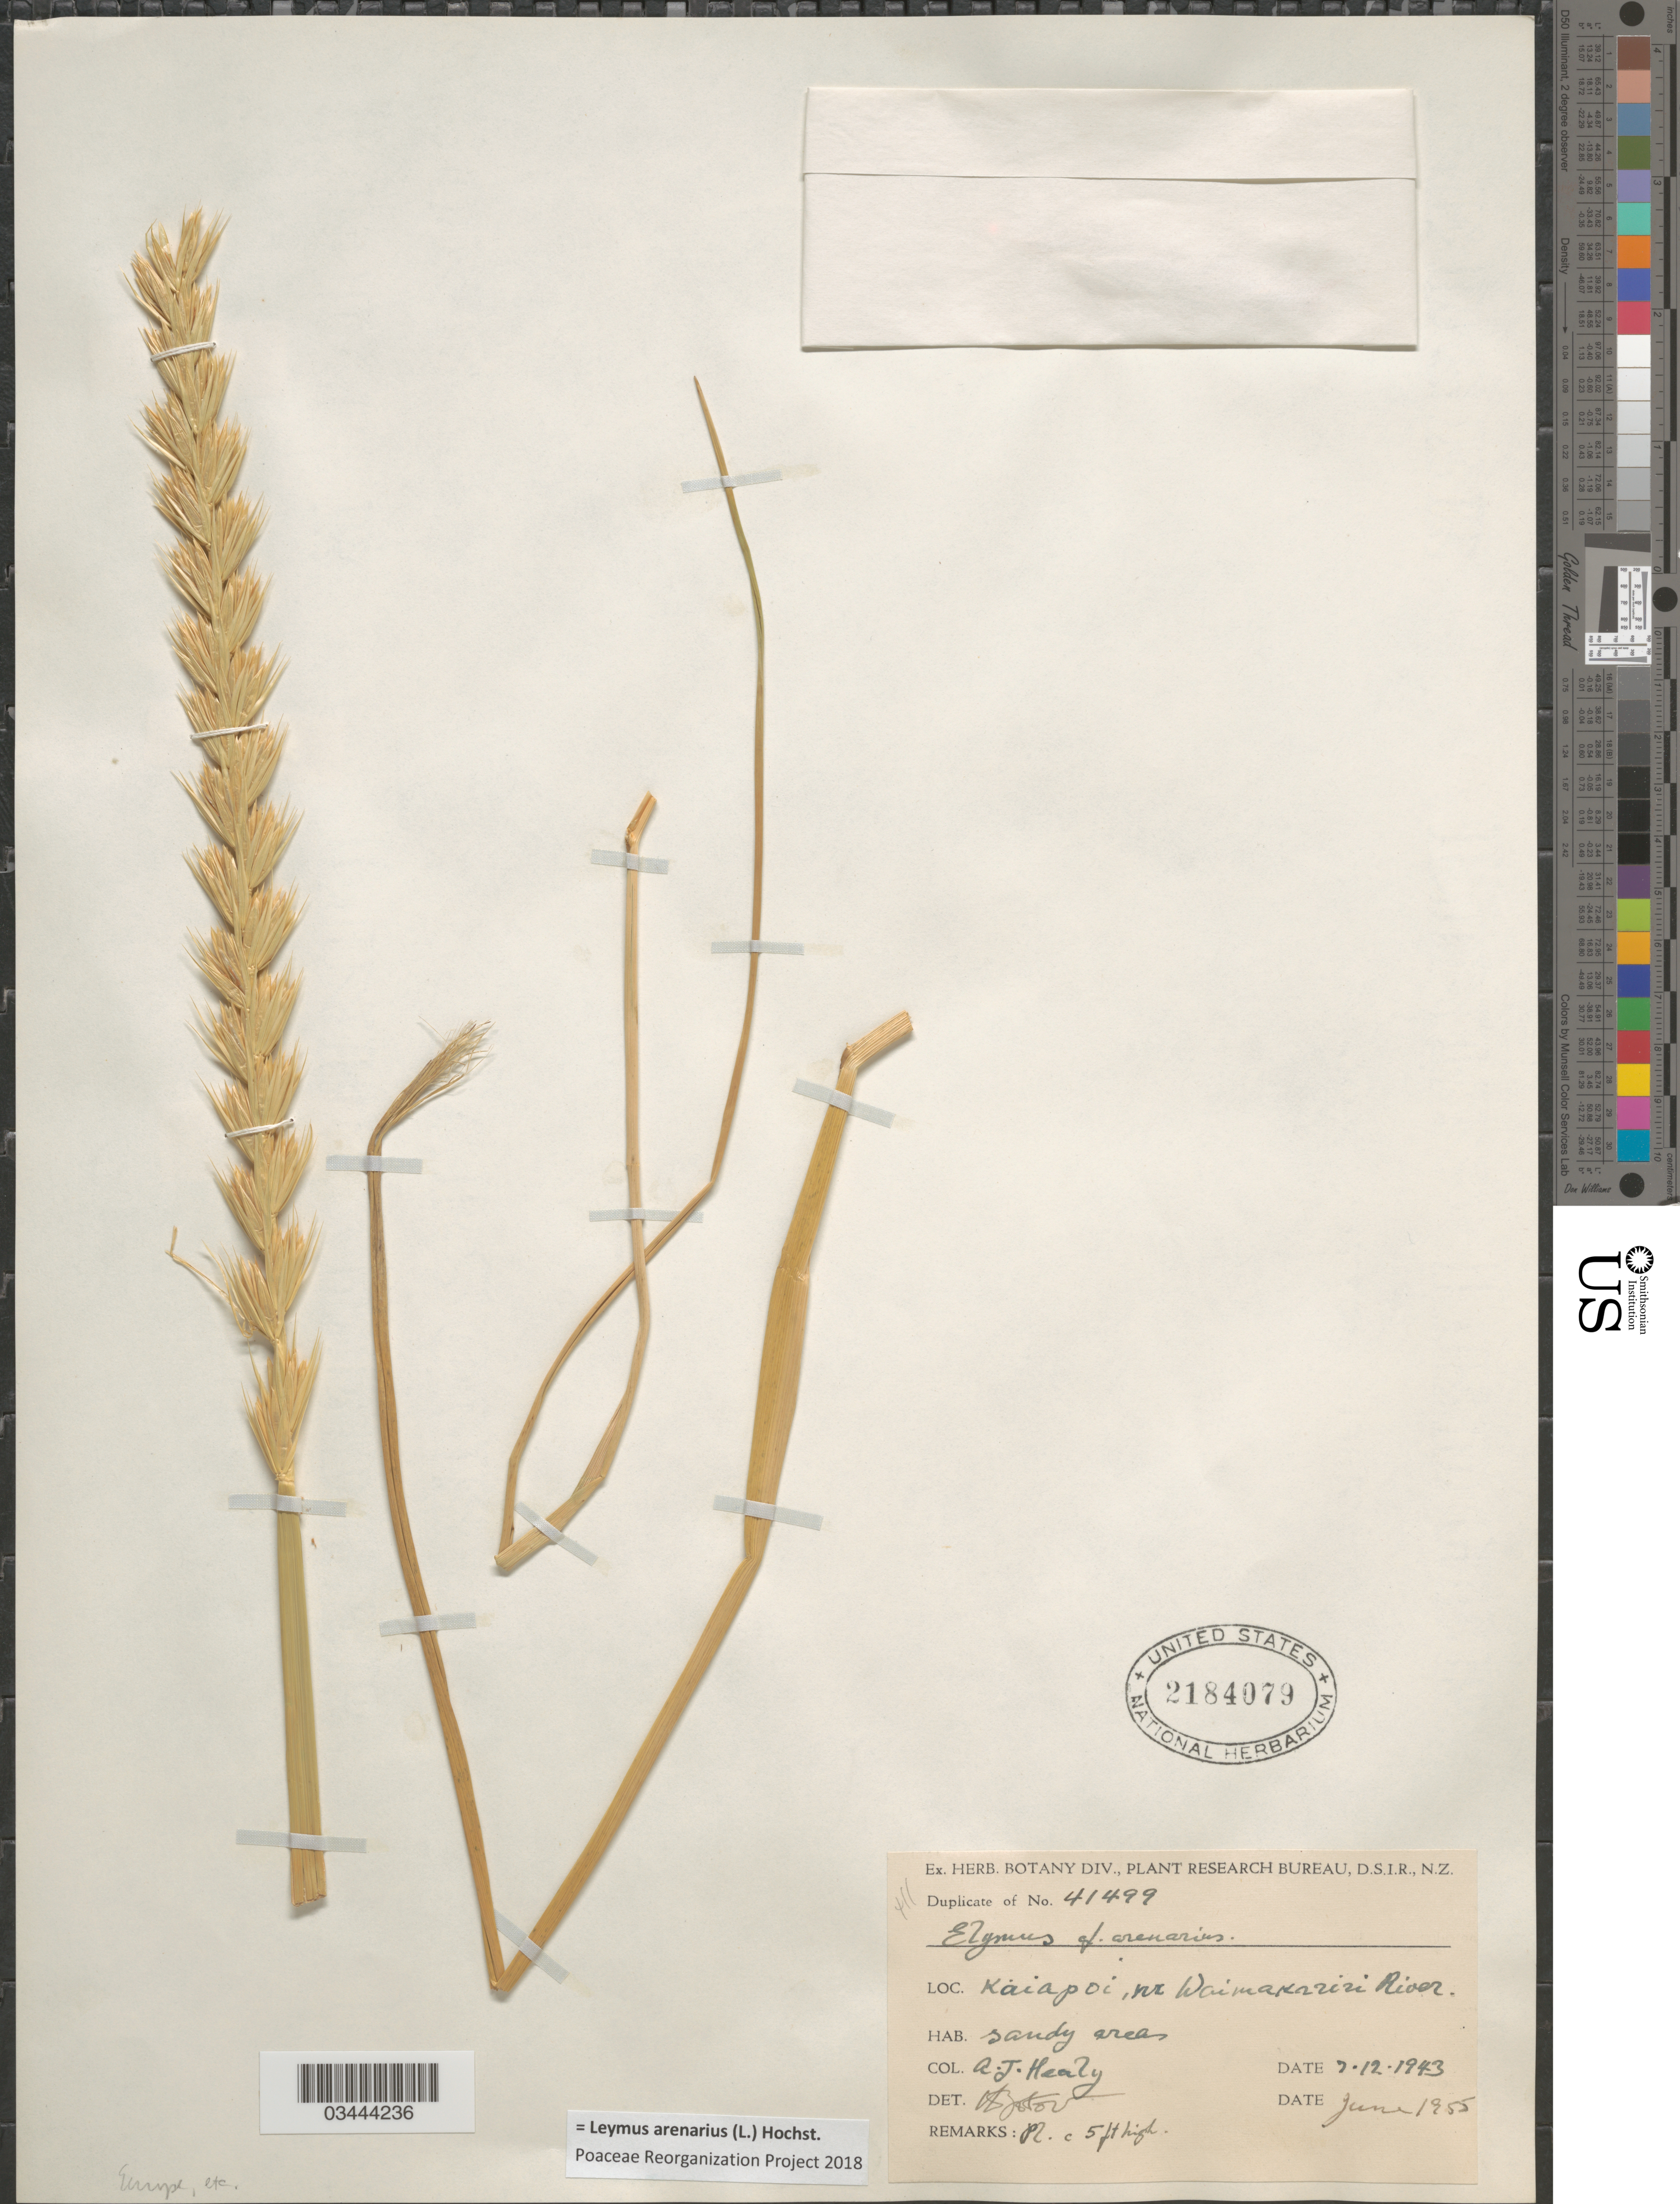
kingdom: Plantae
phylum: Tracheophyta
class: Liliopsida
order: Poales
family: Poaceae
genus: Leymus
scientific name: Leymus arenarius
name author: (L.) Hochst.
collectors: A. Healy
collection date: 1943-12-07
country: New Zealand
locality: Kaiapoi, nr Waimakrriri River.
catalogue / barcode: US 2184079